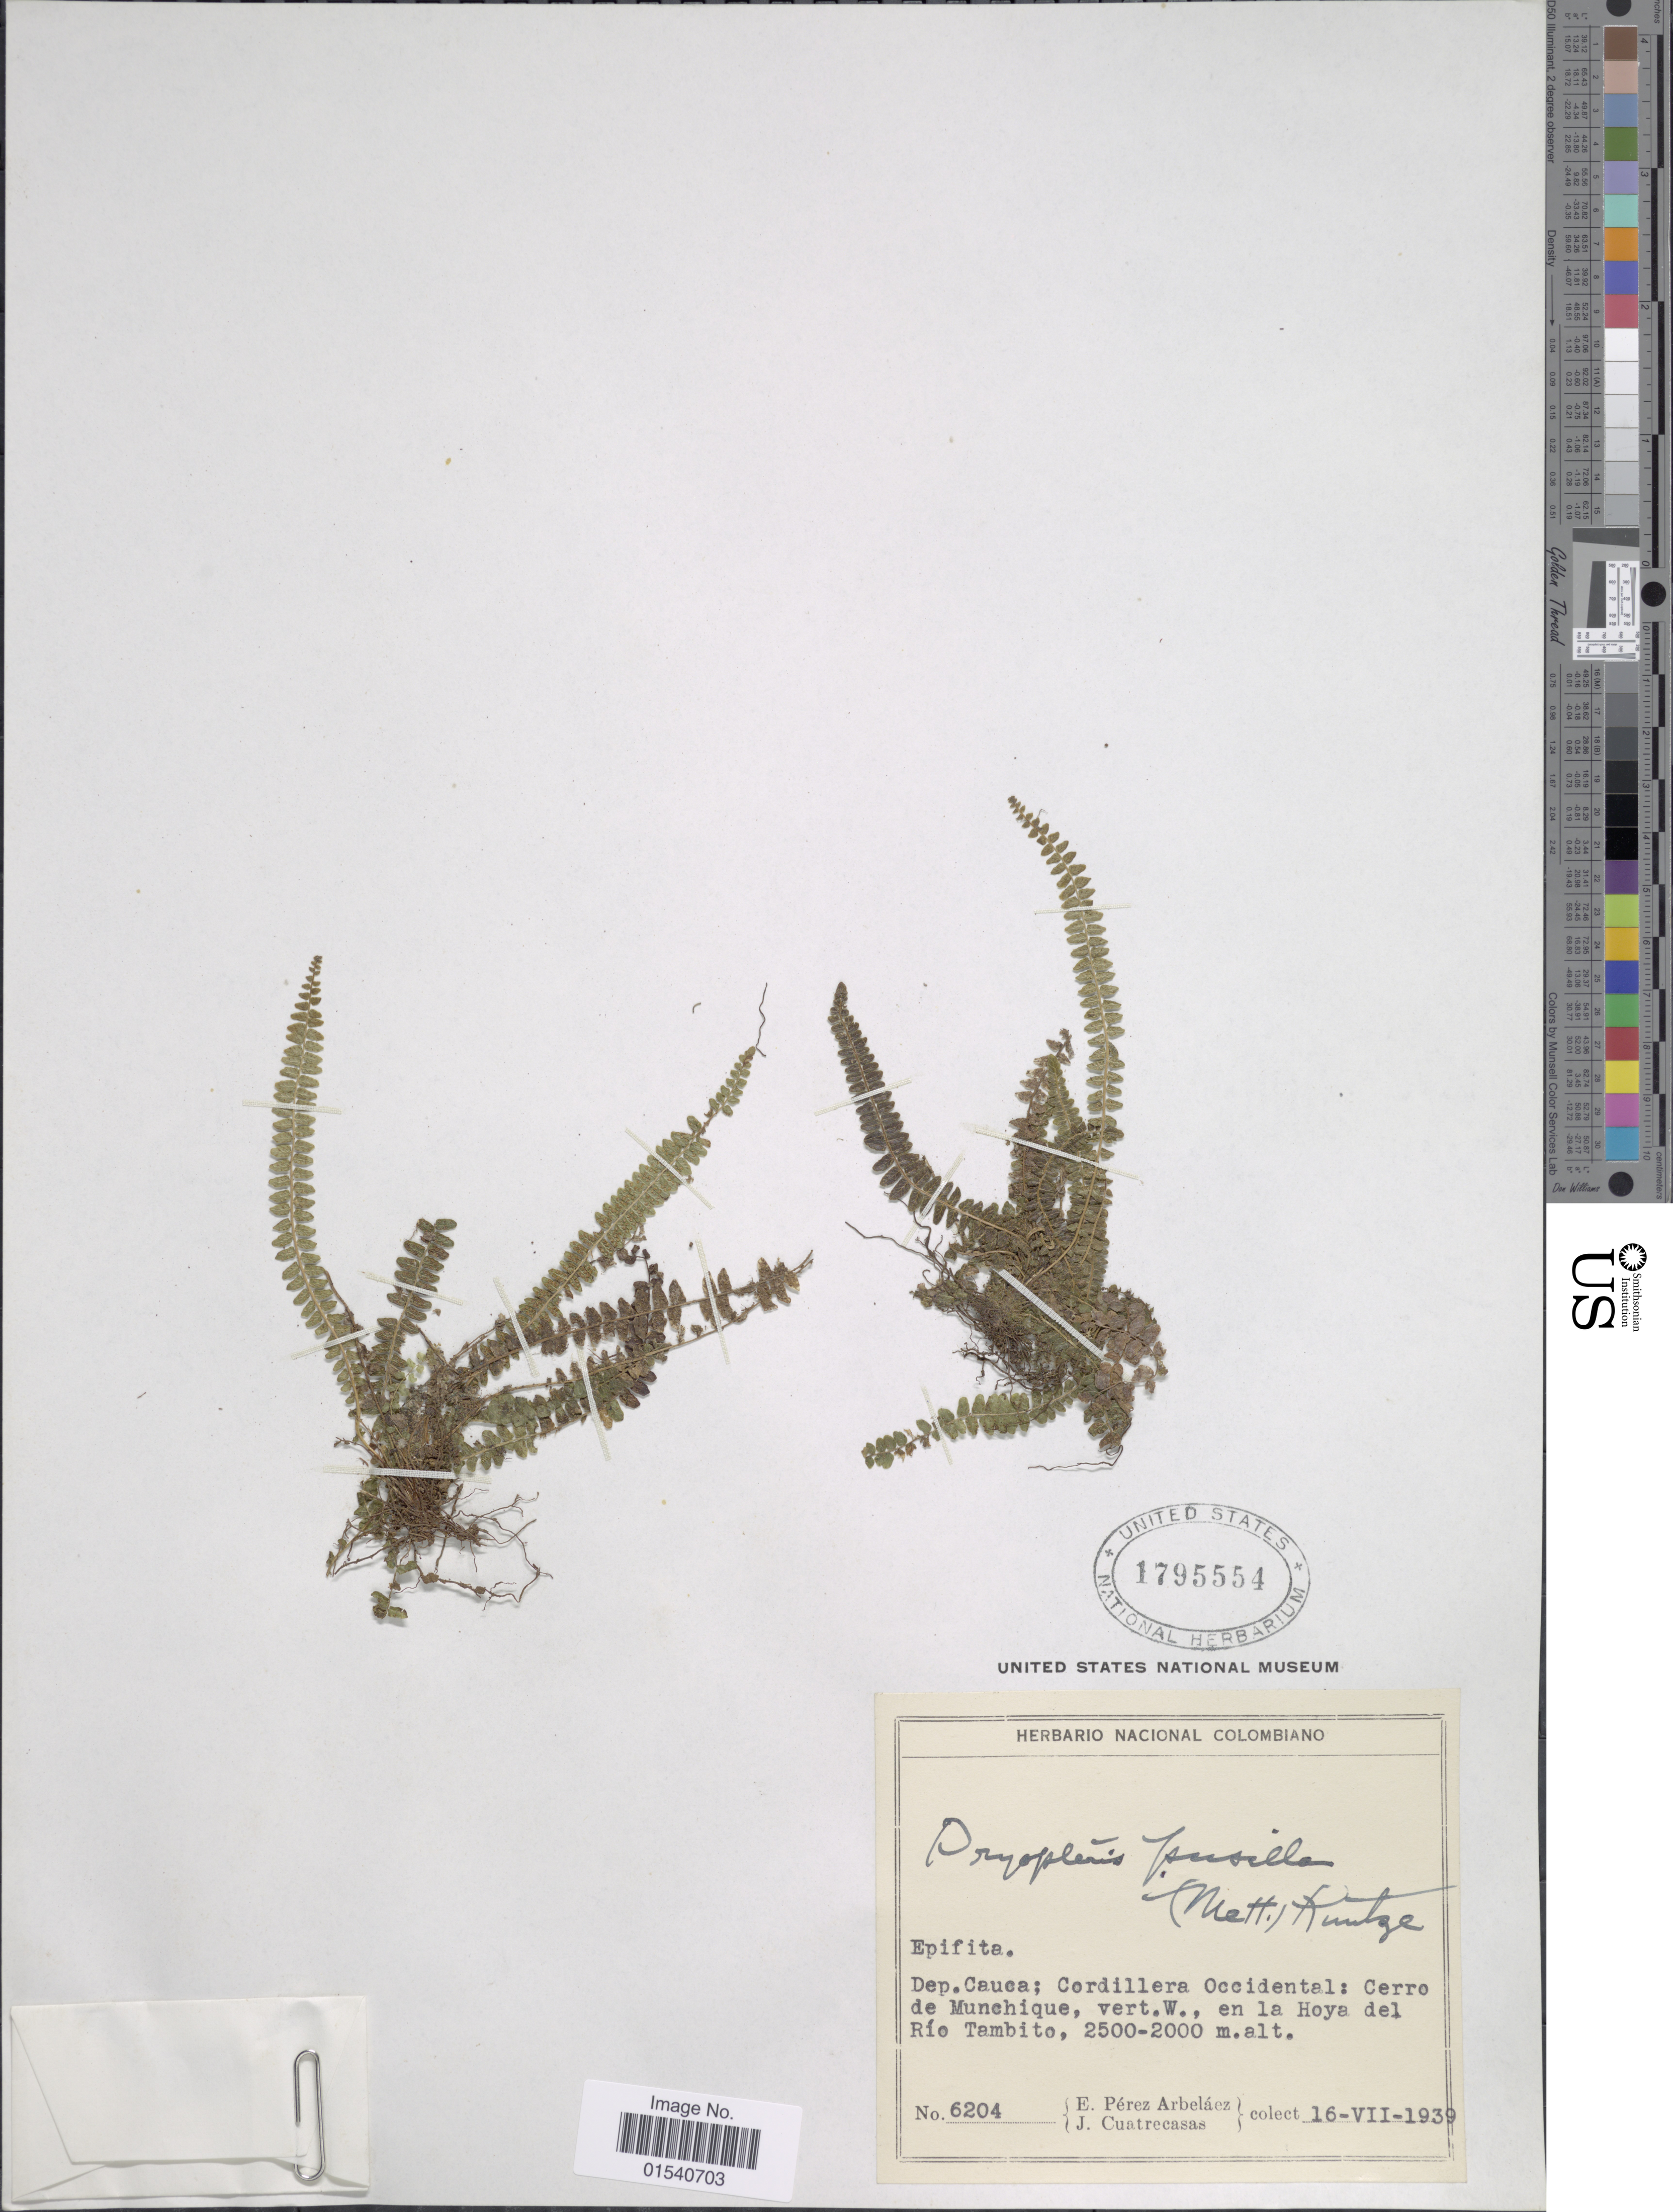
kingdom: Plantae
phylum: Tracheophyta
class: Polypodiopsida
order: Polypodiales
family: Thelypteridaceae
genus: Amauropelta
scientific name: Amauropelta pusilla (Mett.) comb. nov., ined 2015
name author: (Mett.)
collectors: E. Pérez Arbeláez & J. Cuatrecasas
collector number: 6204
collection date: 1939-07-16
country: Colombia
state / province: Cauca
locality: Dep. Cauca; Cordillera Occidental: Cerro de Munchique, vert. W., en la Hoya del Río Tambito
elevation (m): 2000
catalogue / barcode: US 1795554